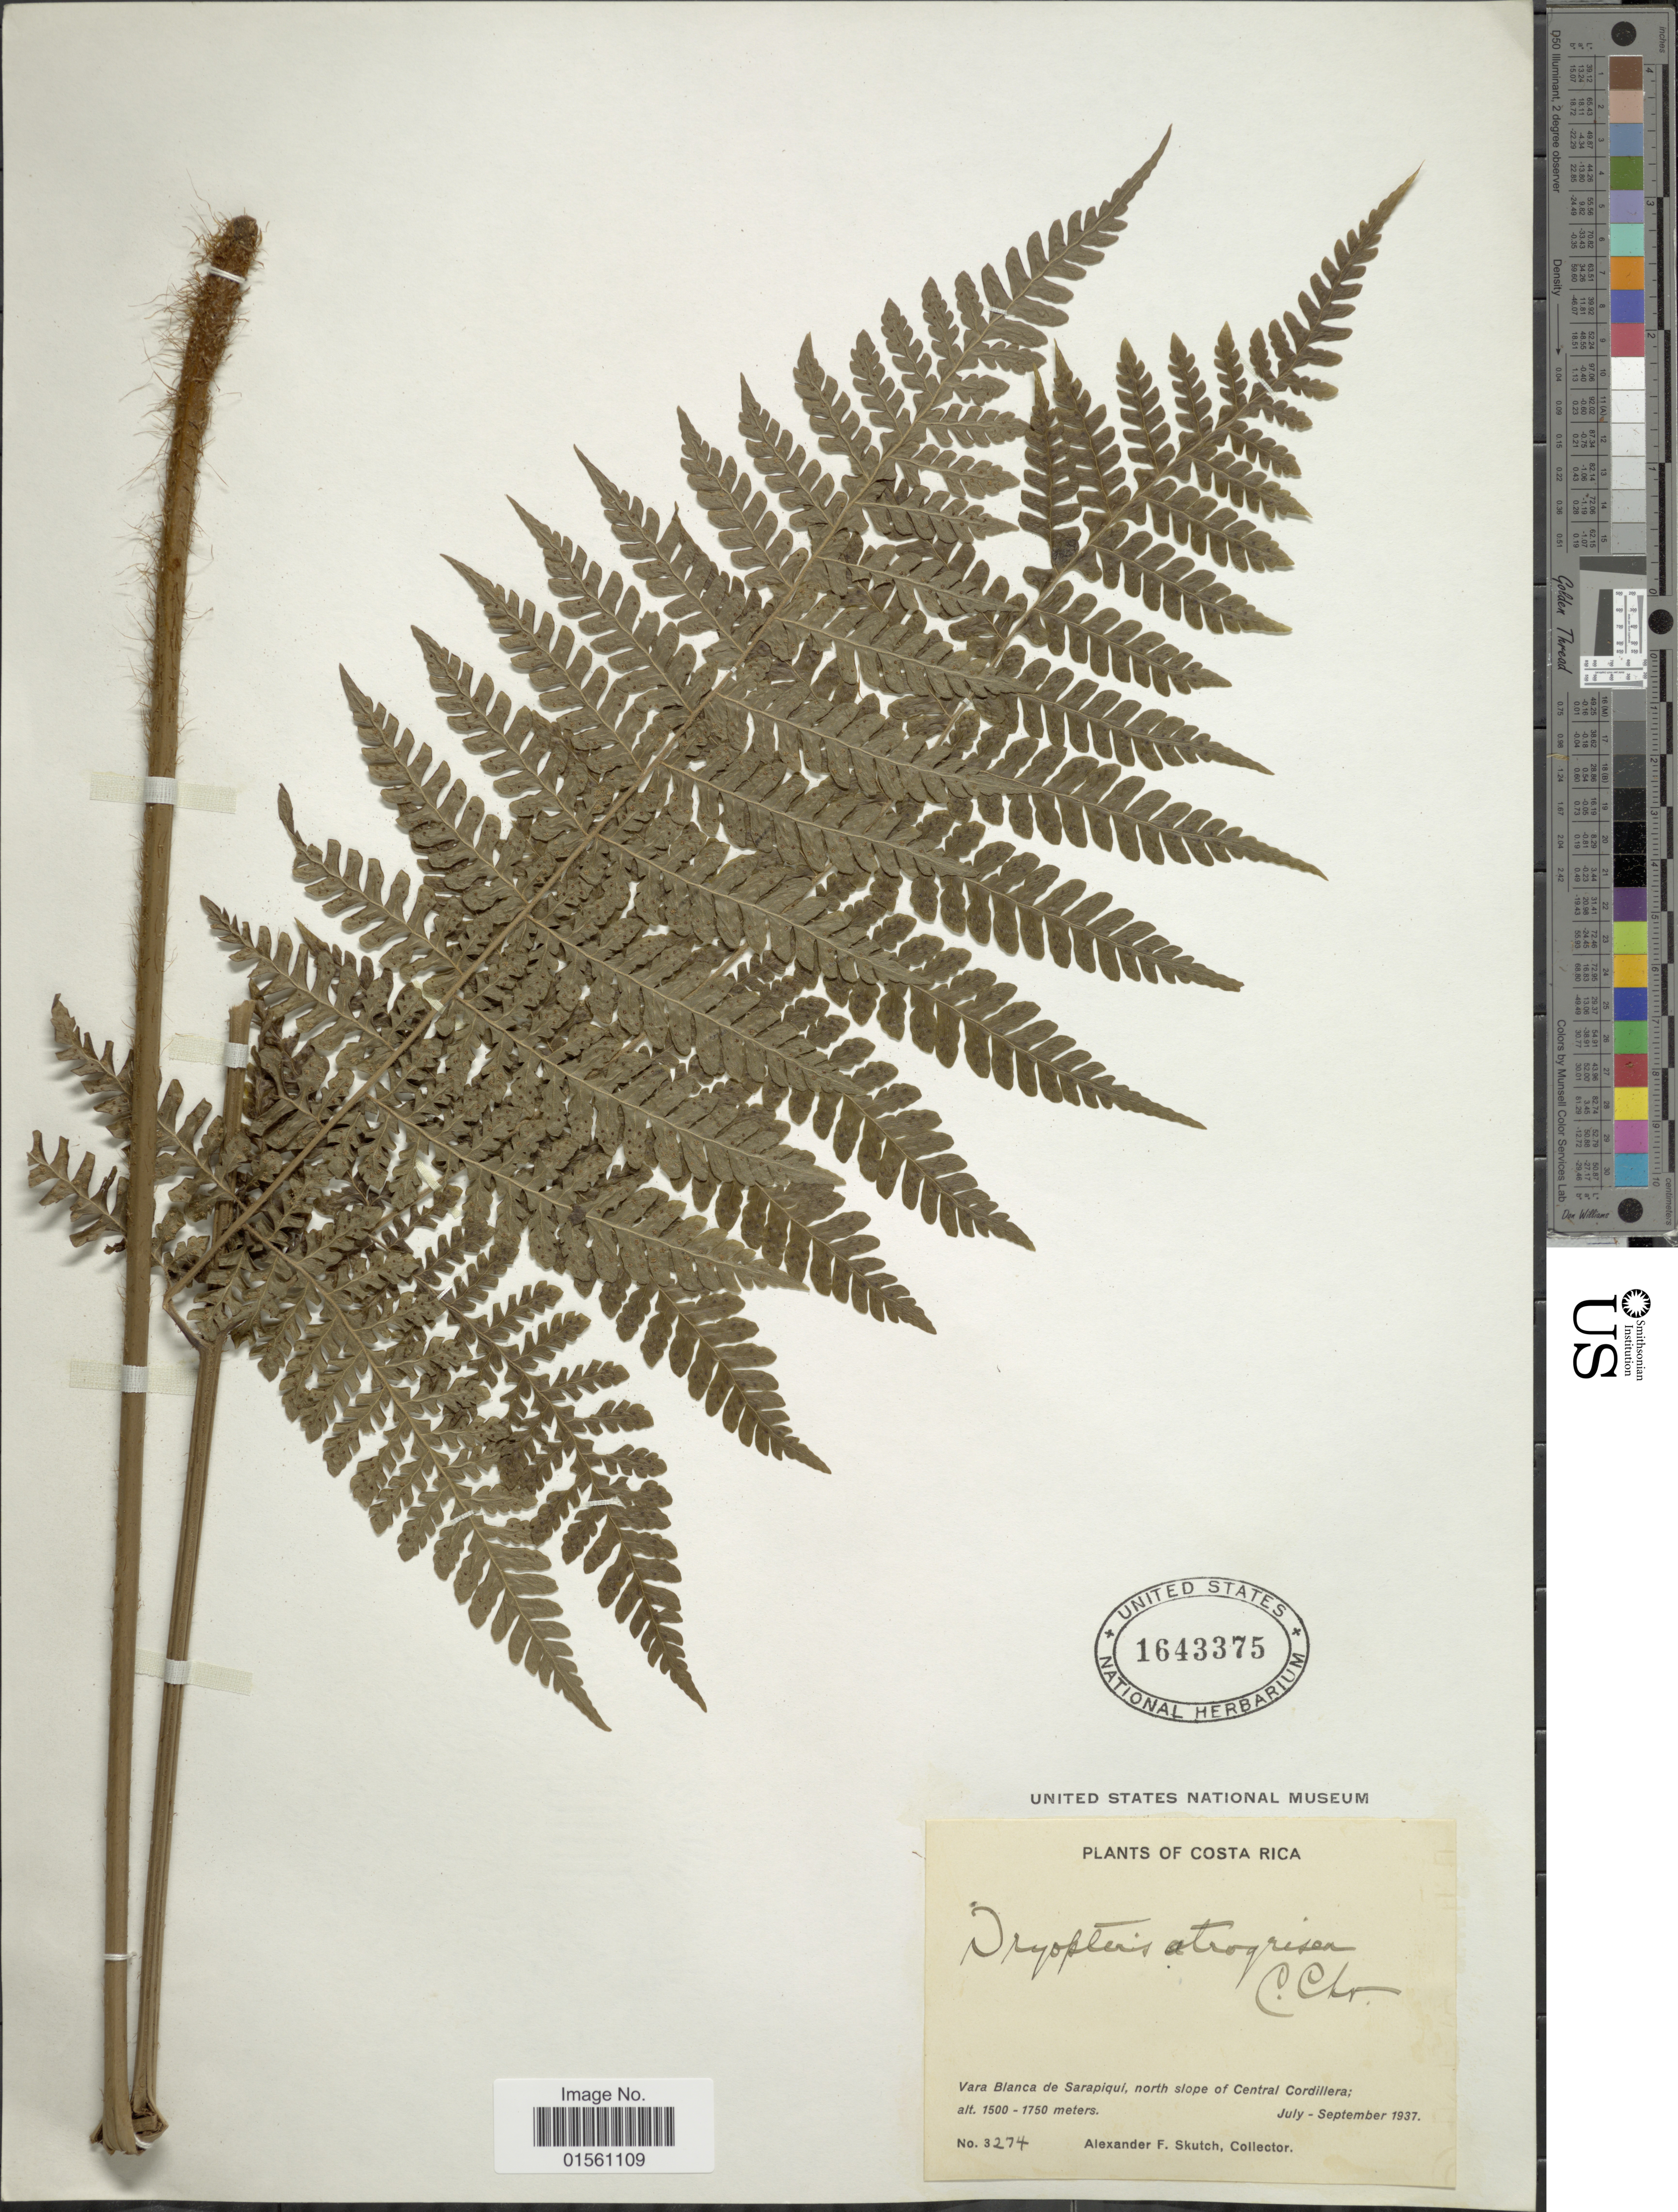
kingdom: Plantae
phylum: Tracheophyta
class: Polypodiopsida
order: Polypodiales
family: Dryopteridaceae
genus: Megalastrum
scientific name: Megalastrum atrogriseum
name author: (C. Chr.) A.R. Sm. & R.C. Moran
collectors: A. F. Skutch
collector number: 3274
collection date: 1937-07/1937-09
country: Costa Rica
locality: Costa Rica, Vara Blanca de Sarapiqui, north slope of Central Cordillera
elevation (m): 1500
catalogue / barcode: US 1643375